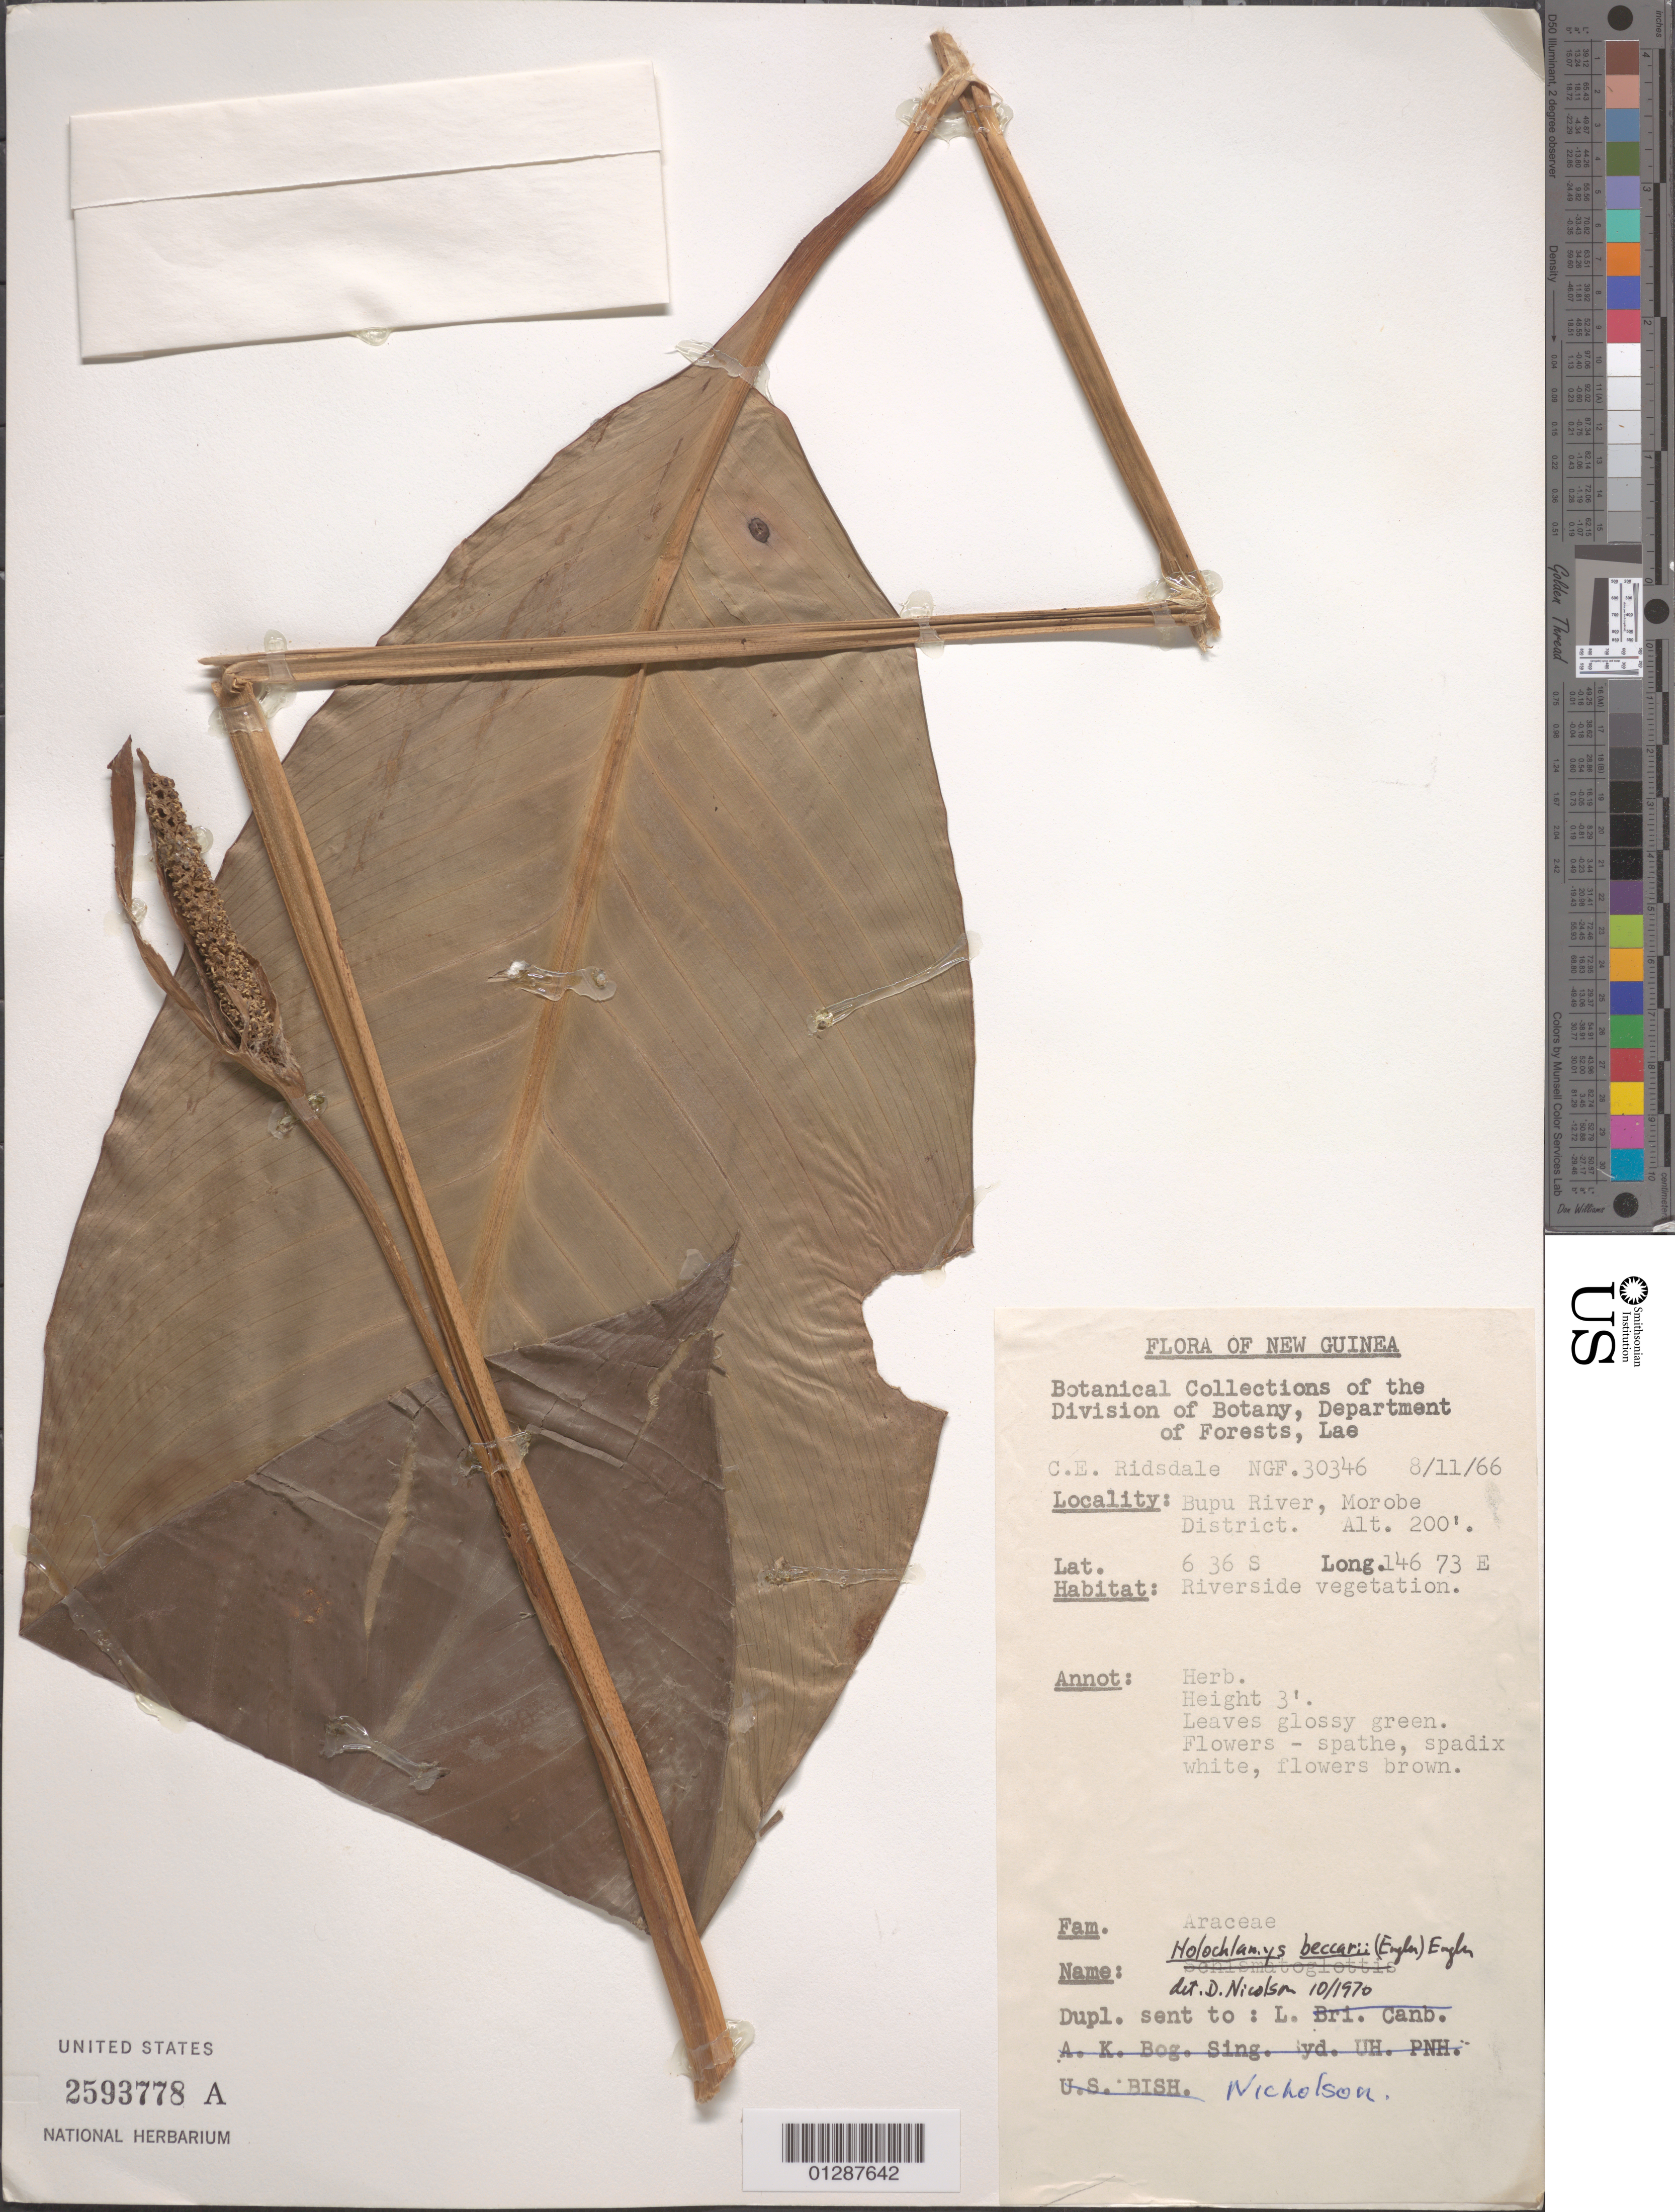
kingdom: Plantae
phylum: Tracheophyta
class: Liliopsida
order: Alismatales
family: Araceae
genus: Holochlamys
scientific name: Holochlamys beccarii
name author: Engl.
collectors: C. E. Ridsdale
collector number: NGF 30346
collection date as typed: Transcribed d/m/y: 8/11/66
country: Papua New Guinea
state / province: Morobe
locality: New Guinea. Bupu River, Morobe District.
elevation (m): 61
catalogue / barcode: US 2593778A